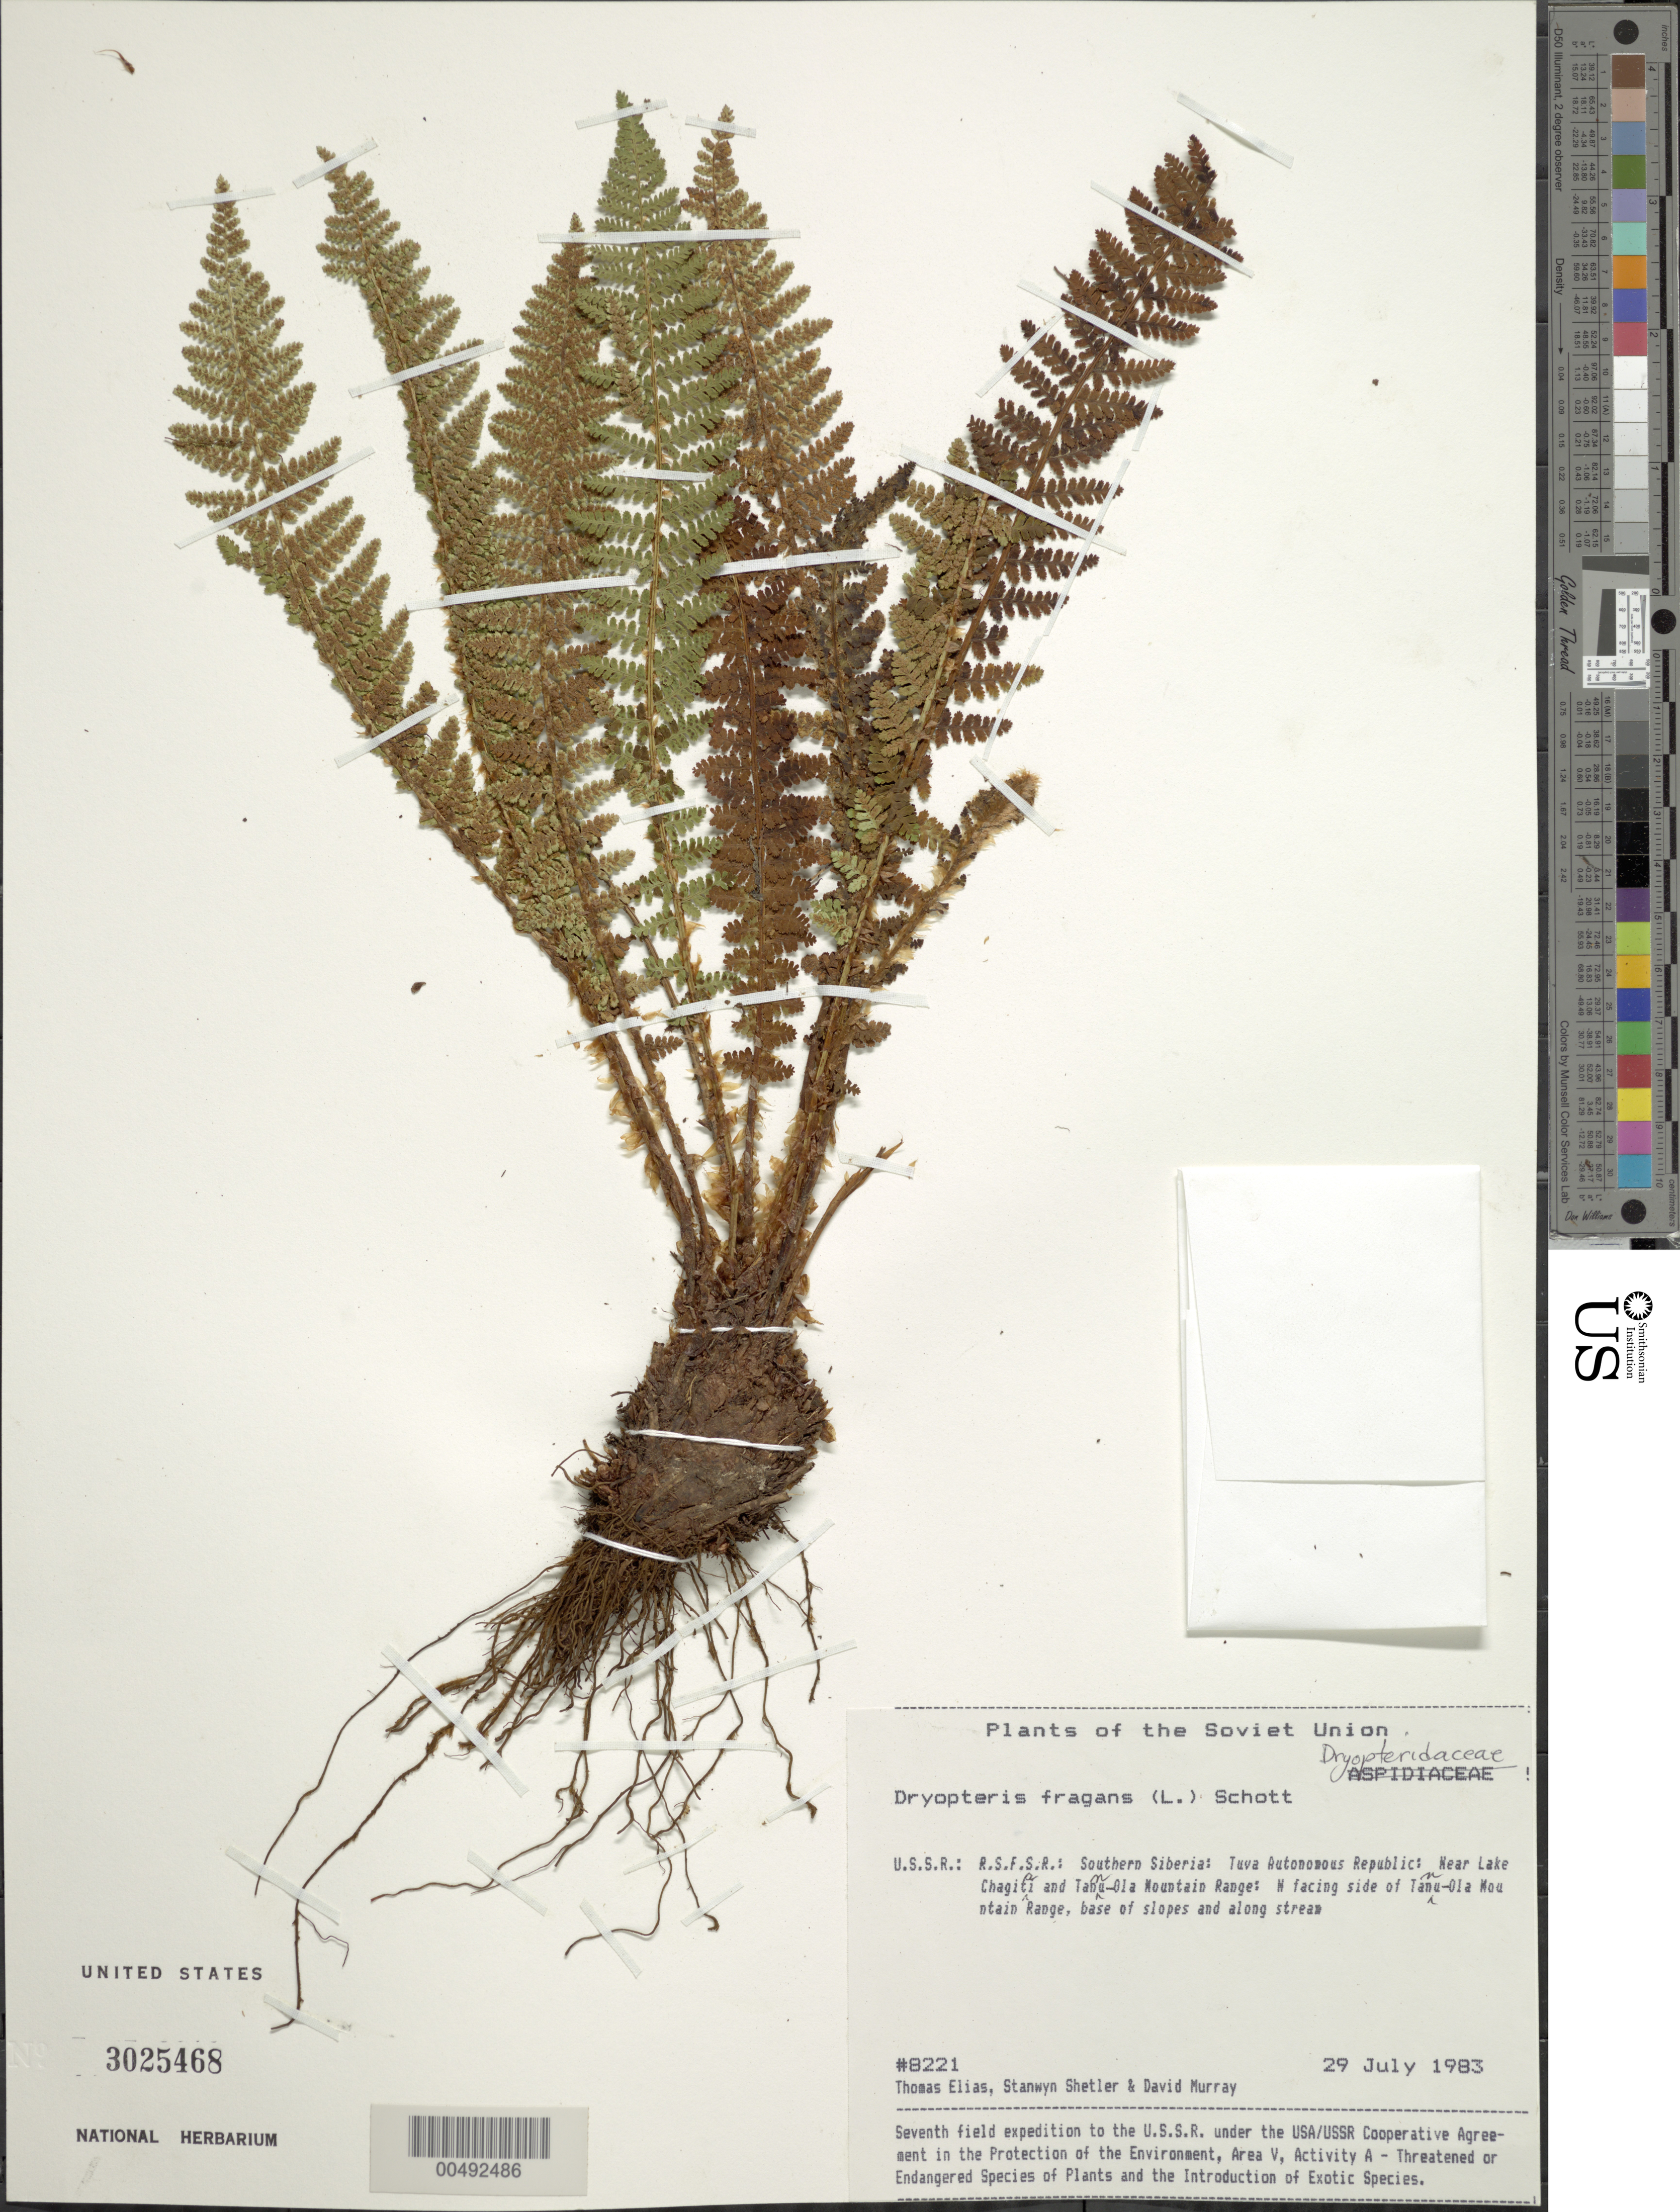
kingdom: Plantae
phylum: Tracheophyta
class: Polypodiopsida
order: Polypodiales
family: Dryopteridaceae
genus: Dryopteris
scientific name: Dryopteris fragrans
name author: (L.) Schott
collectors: T. Elias, S. Shetler & D. F. Murray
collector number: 8221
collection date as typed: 29 Jul 1983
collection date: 1983-07-29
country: Russian Federation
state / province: Tuva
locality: near Lake Chagitai and Tannu-Ola Mountain Range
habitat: N-facing side of mountain range, base of slopes and along stream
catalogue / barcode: US 3025468